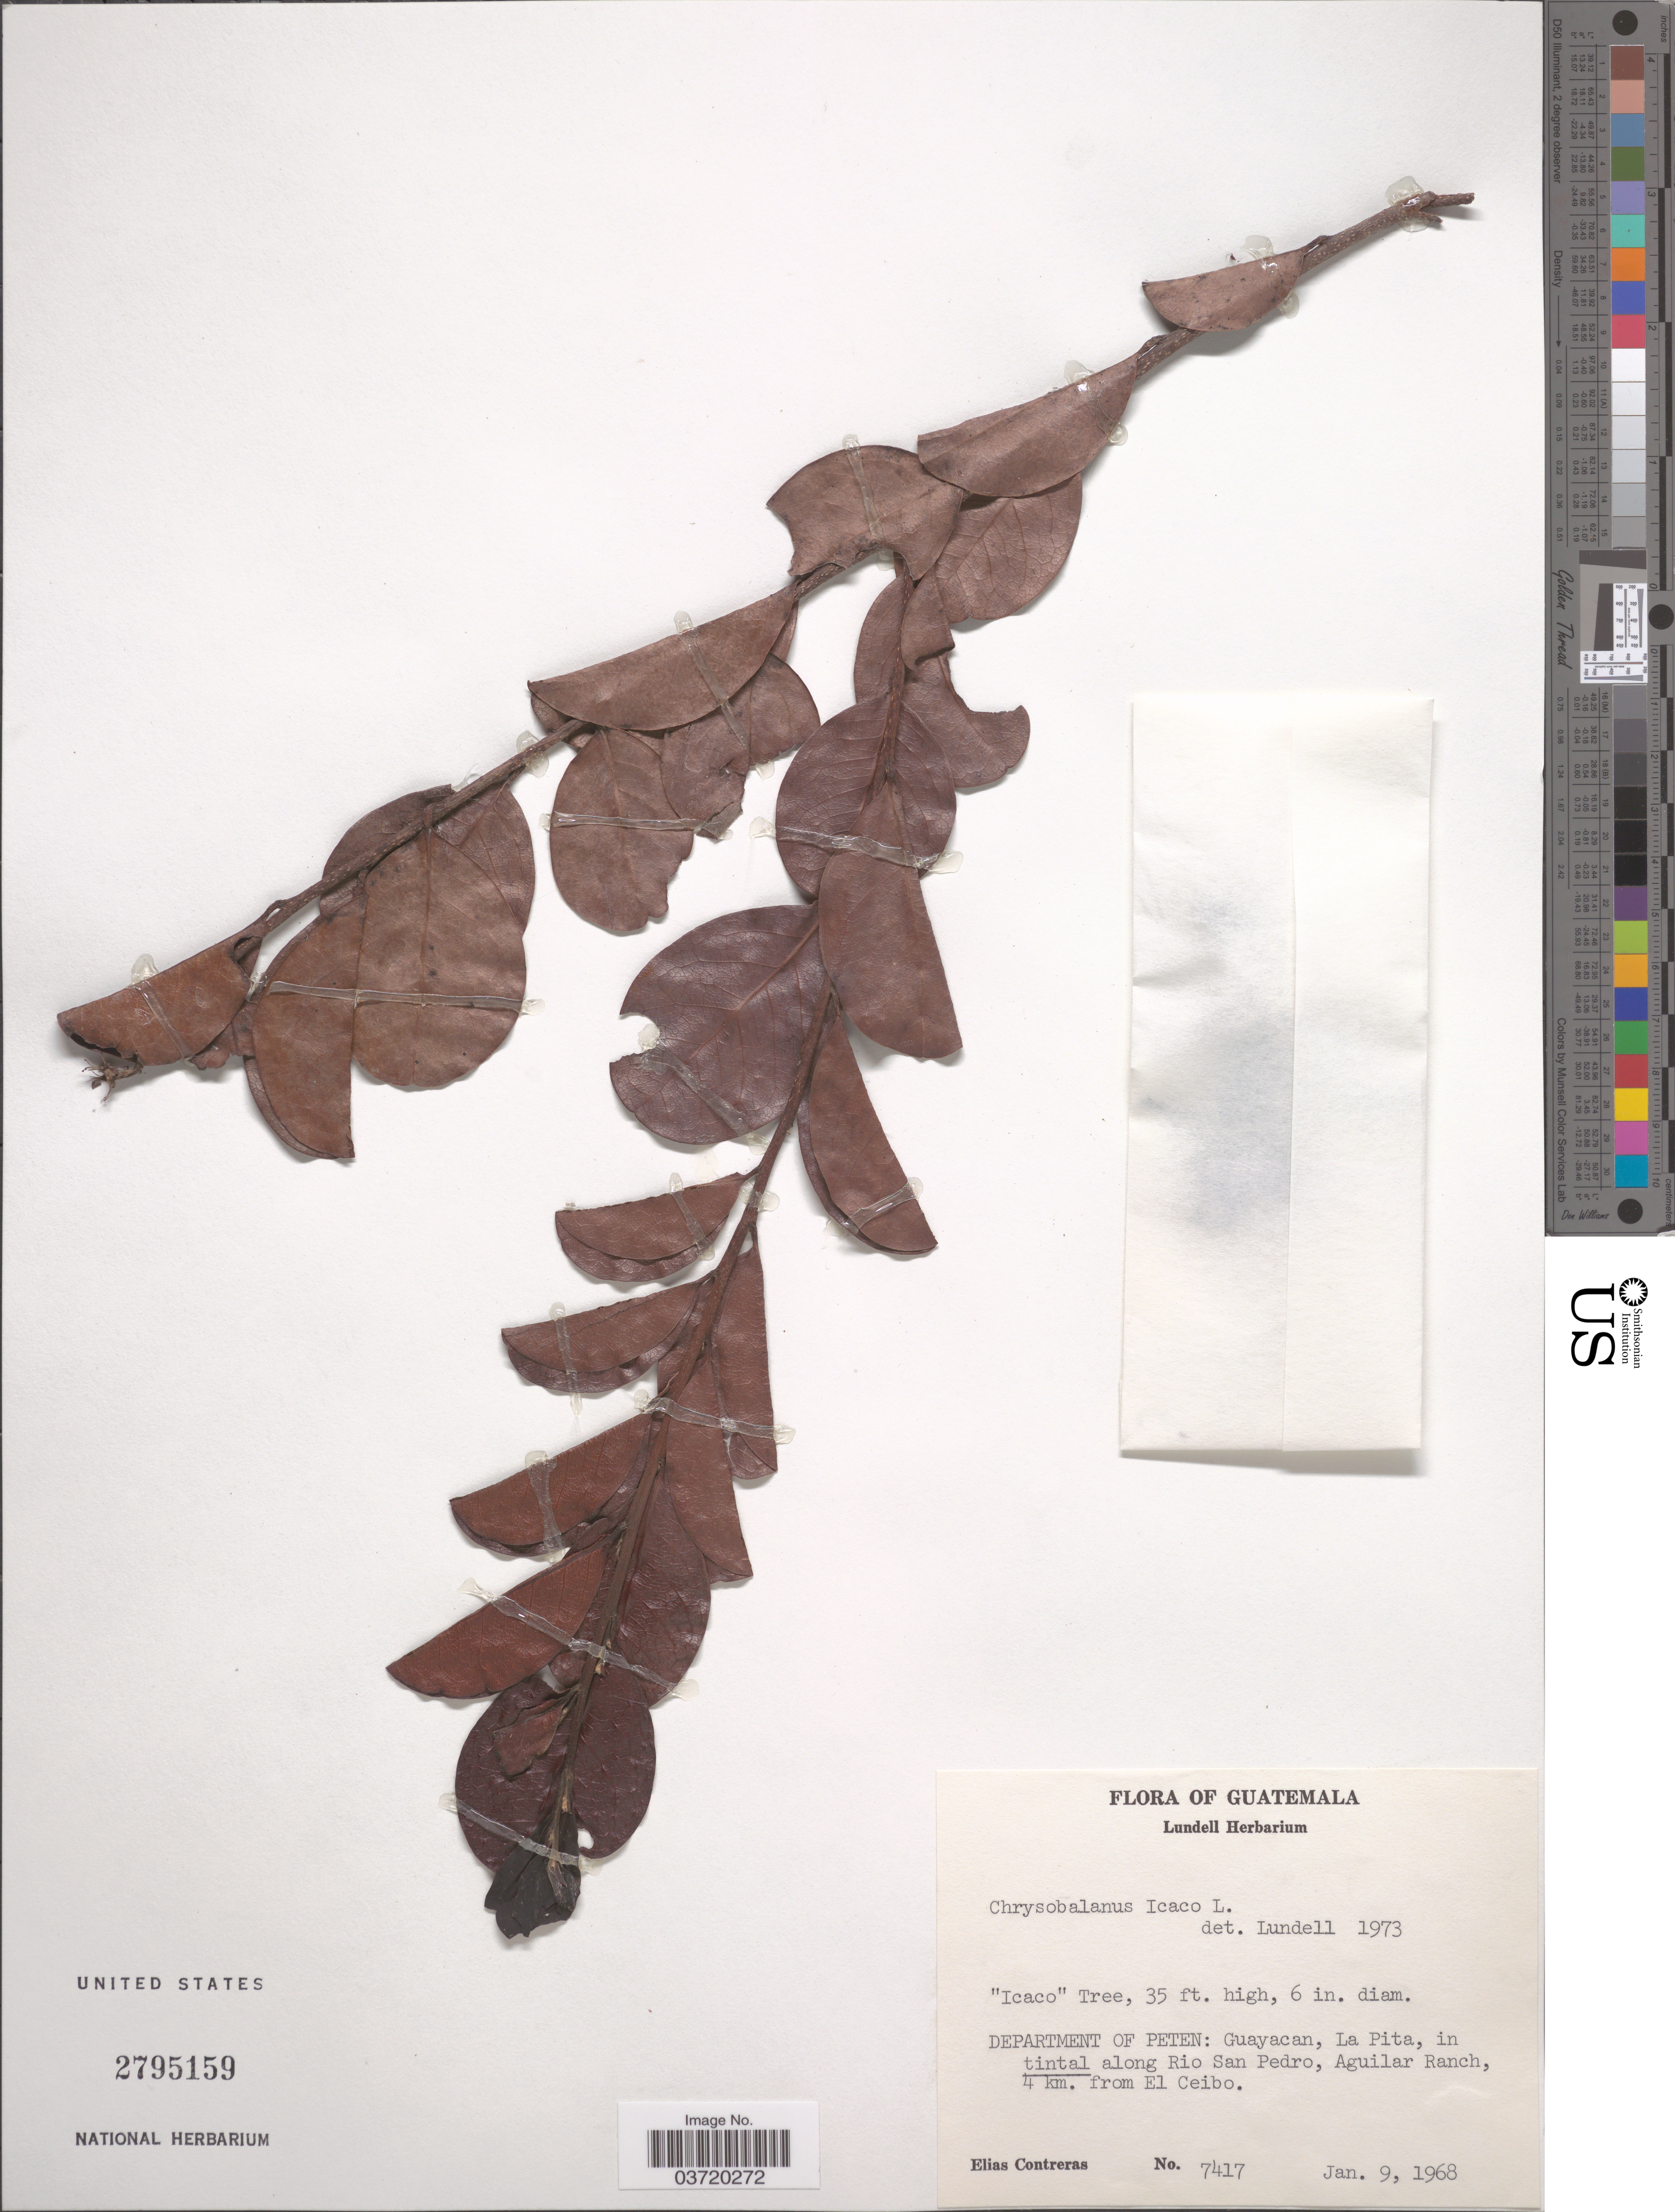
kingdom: Plantae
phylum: Tracheophyta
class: Magnoliopsida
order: Malpighiales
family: Chrysobalanaceae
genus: Chrysobalanus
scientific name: Chrysobalanus icaco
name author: L.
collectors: E. Contreras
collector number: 7417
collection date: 1968-01-09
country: Guatemala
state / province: El Peten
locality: Department of Peten: Guayacan, La Pita, in tintal along Rio San Pedro, Aguilar Ranch, 4 km. from El Ceibo.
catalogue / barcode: US 2795159